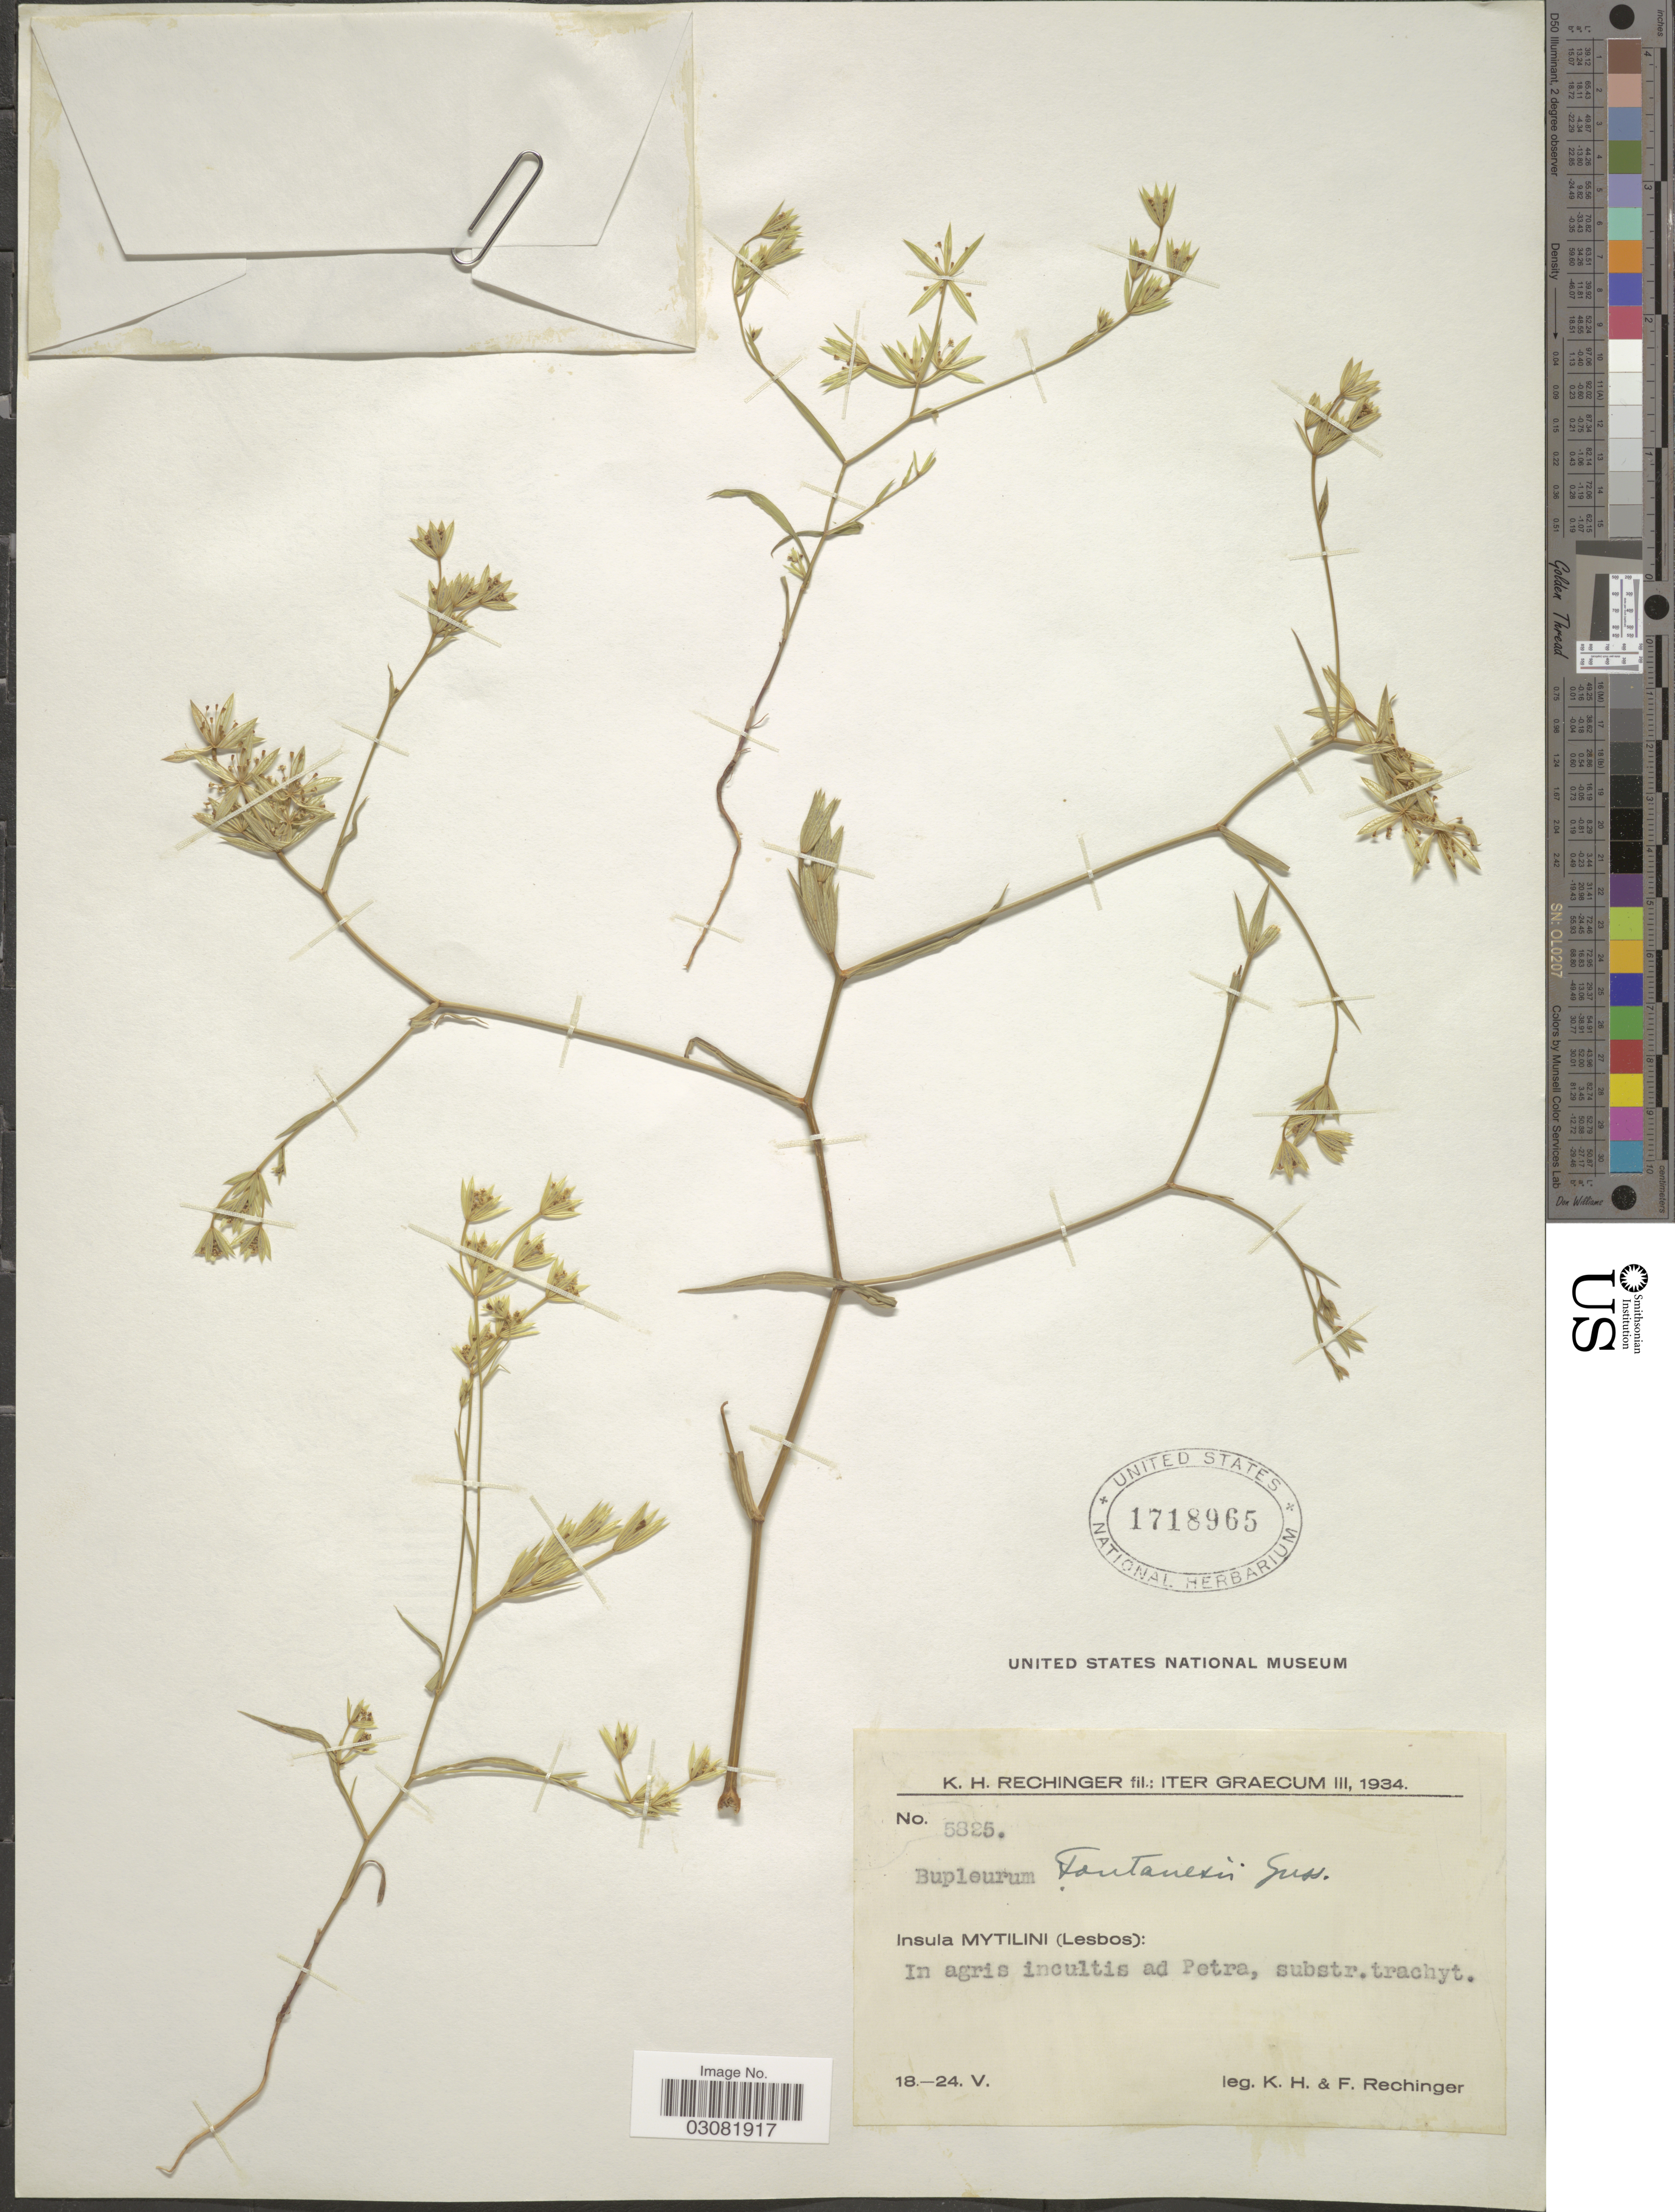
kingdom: Plantae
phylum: Tracheophyta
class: Magnoliopsida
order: Apiales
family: Apiaceae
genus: Bupleurum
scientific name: Bupleurum odontites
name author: L.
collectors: K. H. Rechinger & F. Rechinger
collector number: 5825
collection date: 1934-05-18/1934-05-24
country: Greece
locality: Insula Mytilini (Lesbos): In agris incultis ad Petra, substr. trachyt.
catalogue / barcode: US 1718965